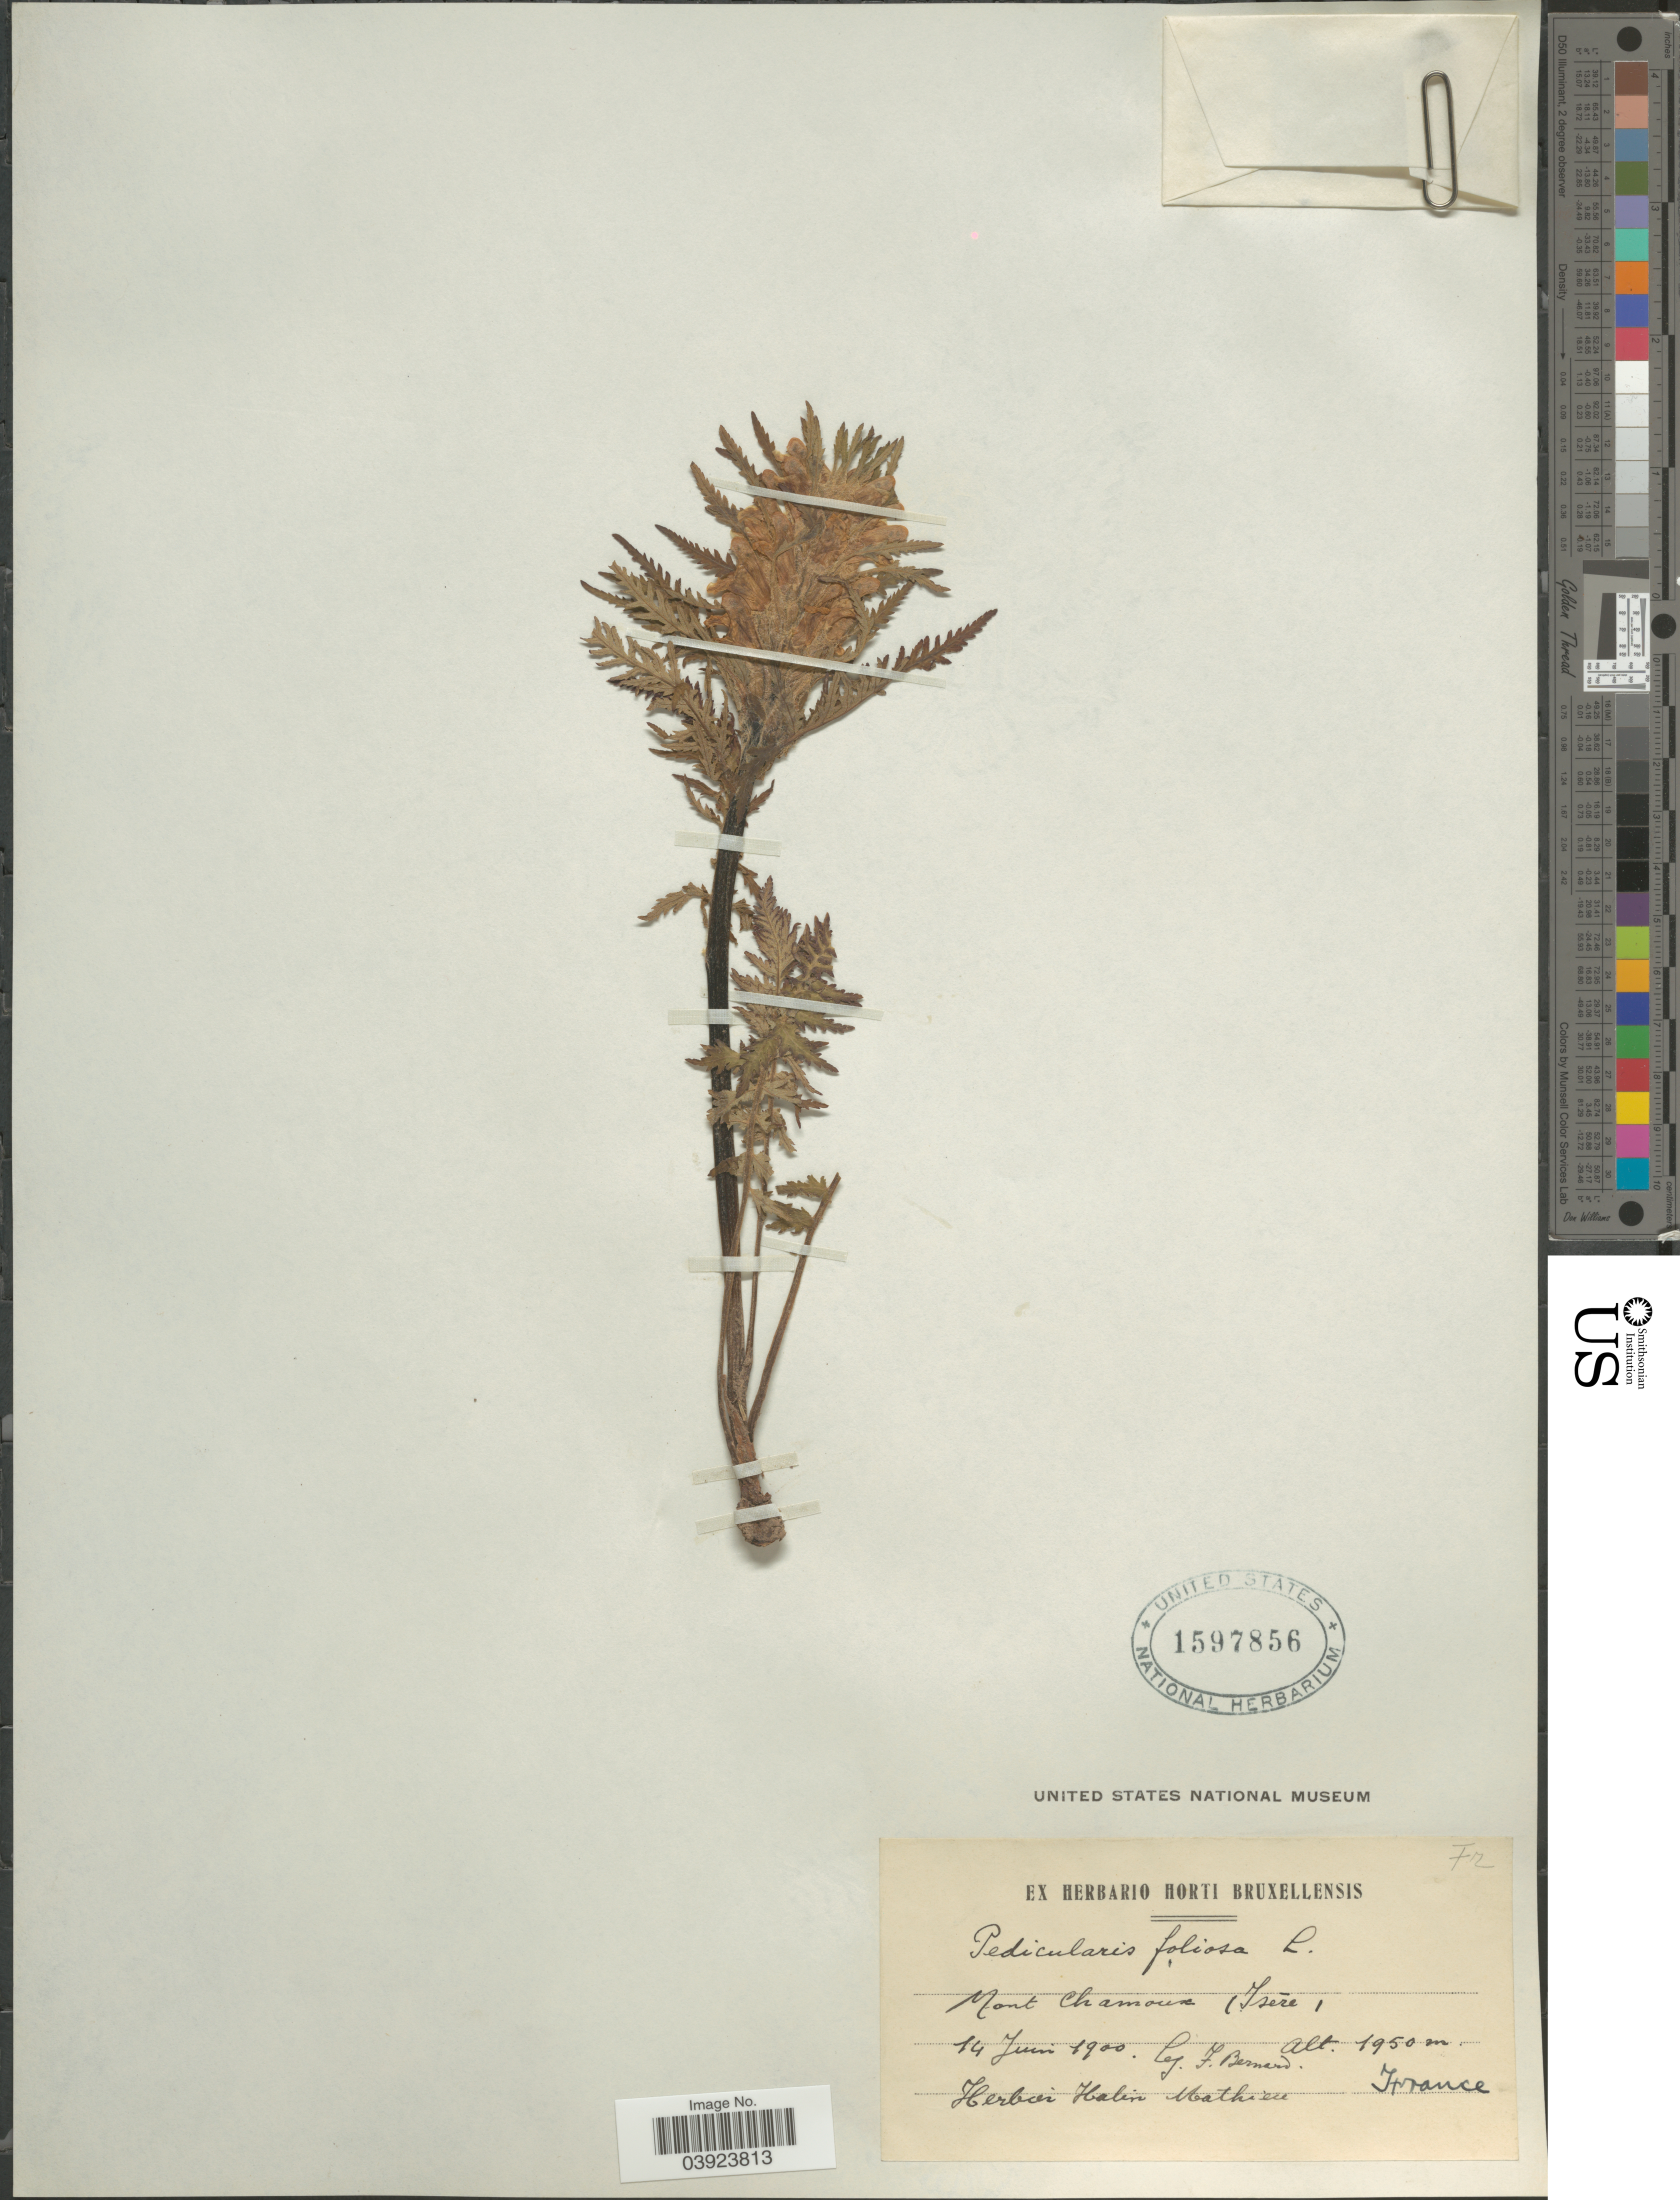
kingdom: Plantae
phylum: Tracheophyta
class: Magnoliopsida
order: Lamiales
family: Orobanchaceae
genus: Pedicularis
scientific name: Pedicularis foliosa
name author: L.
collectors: F. Bernard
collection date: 1900-06-14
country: France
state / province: Auvergne-Rhône-Alpes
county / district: Isère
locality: Mont Chamoux (Isére).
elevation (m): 1950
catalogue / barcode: US 1597856